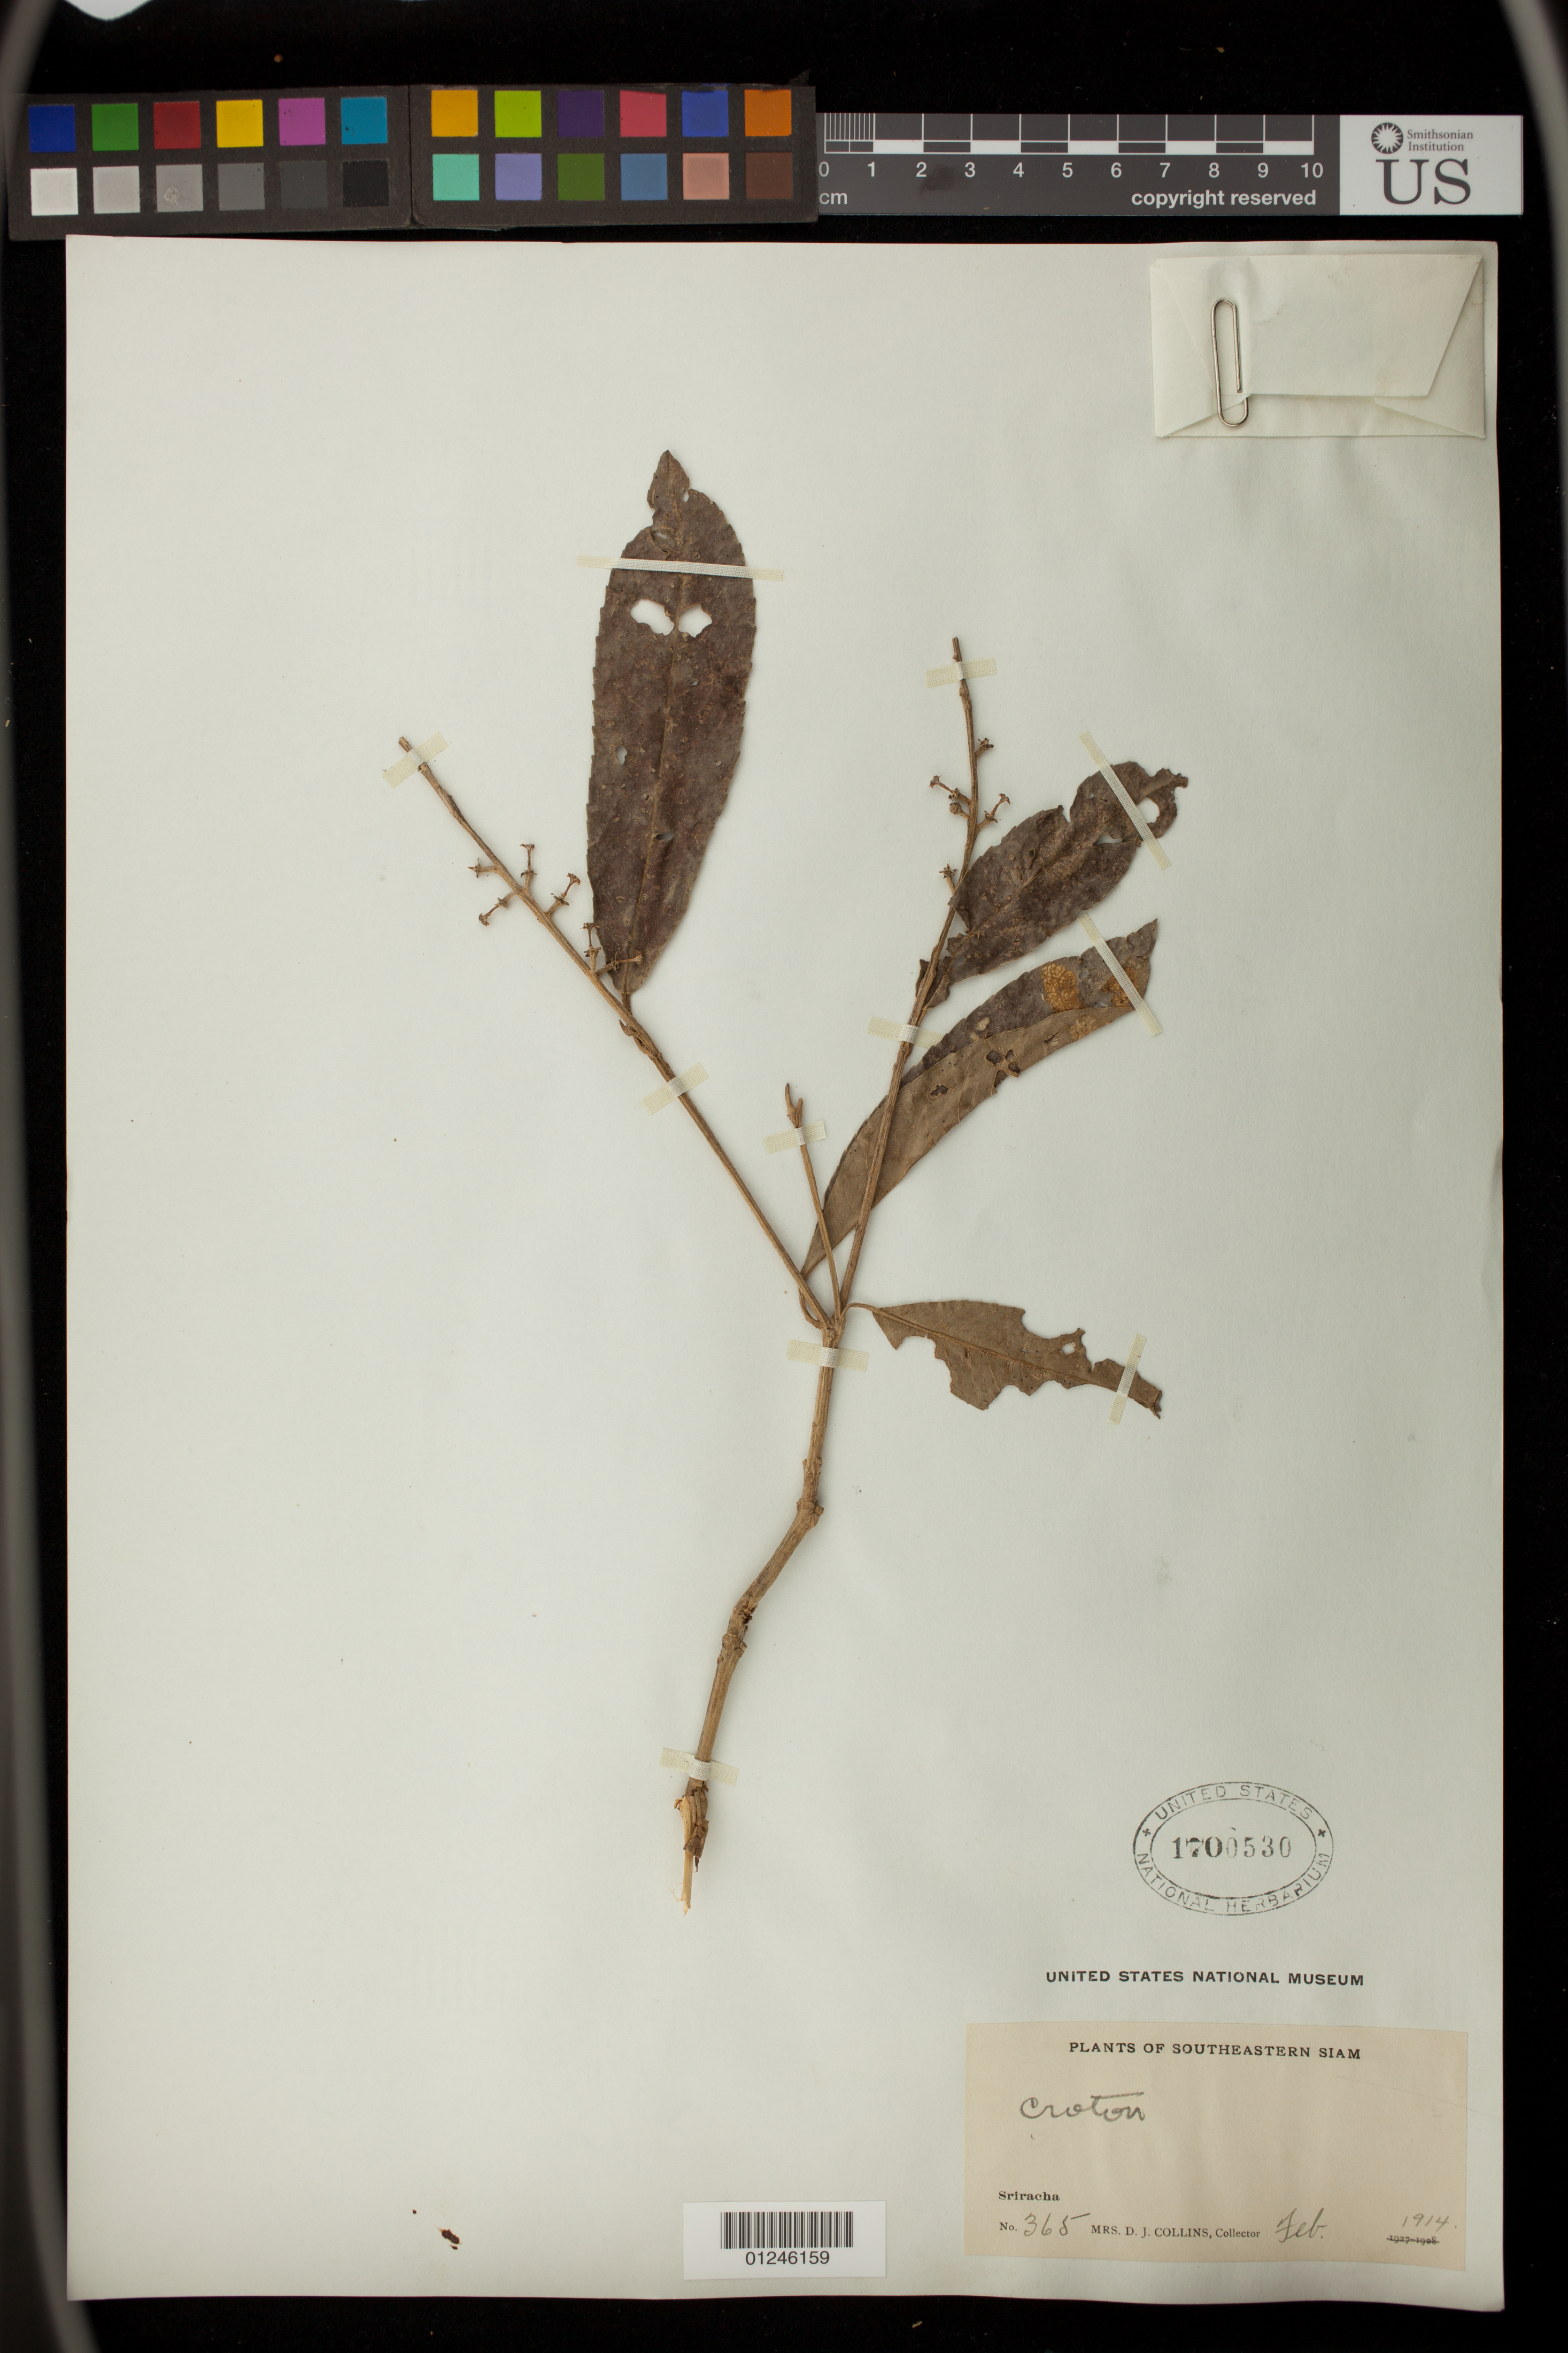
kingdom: Plantae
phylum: Tracheophyta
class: Magnoliopsida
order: Malpighiales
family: Euphorbiaceae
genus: Croton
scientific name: Croton sp.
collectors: Mrs. D. J. Collins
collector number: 365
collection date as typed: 1914-02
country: Thailand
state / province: Chon Buri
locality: Sriracha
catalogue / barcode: US 1700530